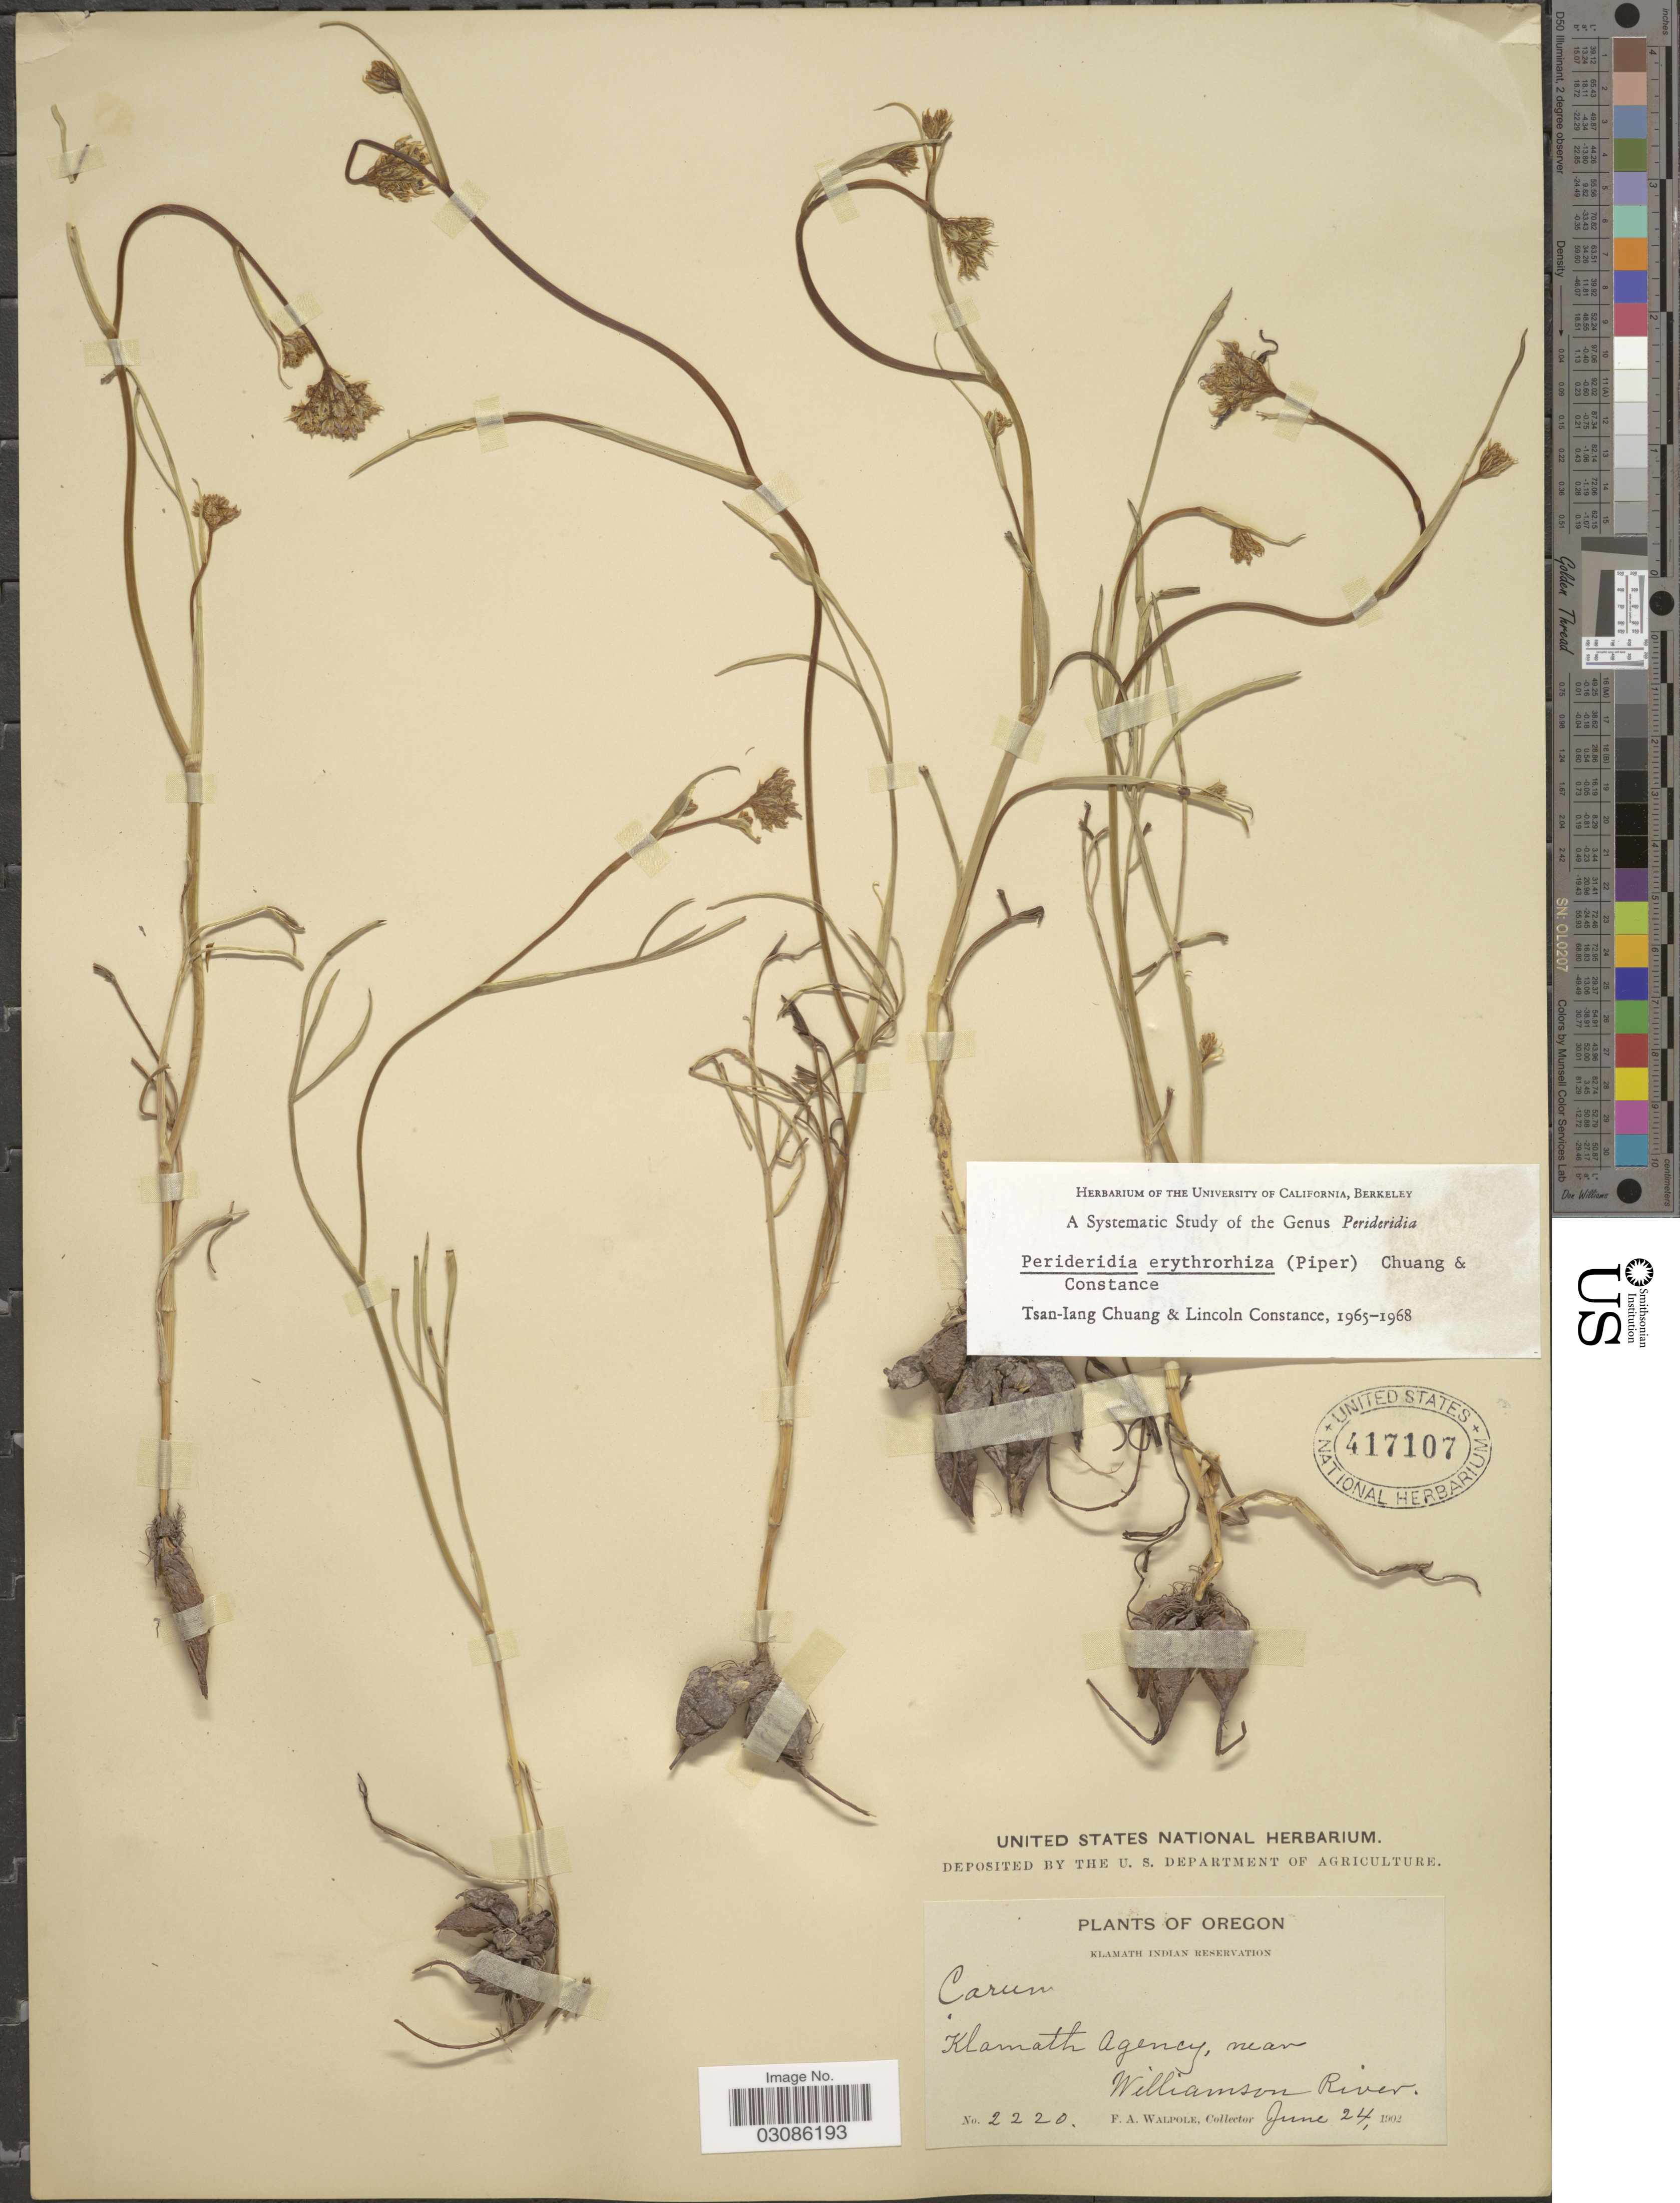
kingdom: Plantae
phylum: Tracheophyta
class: Magnoliopsida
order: Apiales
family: Apiaceae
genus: Perideridia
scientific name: Perideridia erythrorhiza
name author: (Piper) T.I. Chuang & Constance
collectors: F. Walpole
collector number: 2220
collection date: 1902-06-24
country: United States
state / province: Oregon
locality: Klamath Indian Reservation, Klamath Agency, near Williamson River.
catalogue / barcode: US 417107